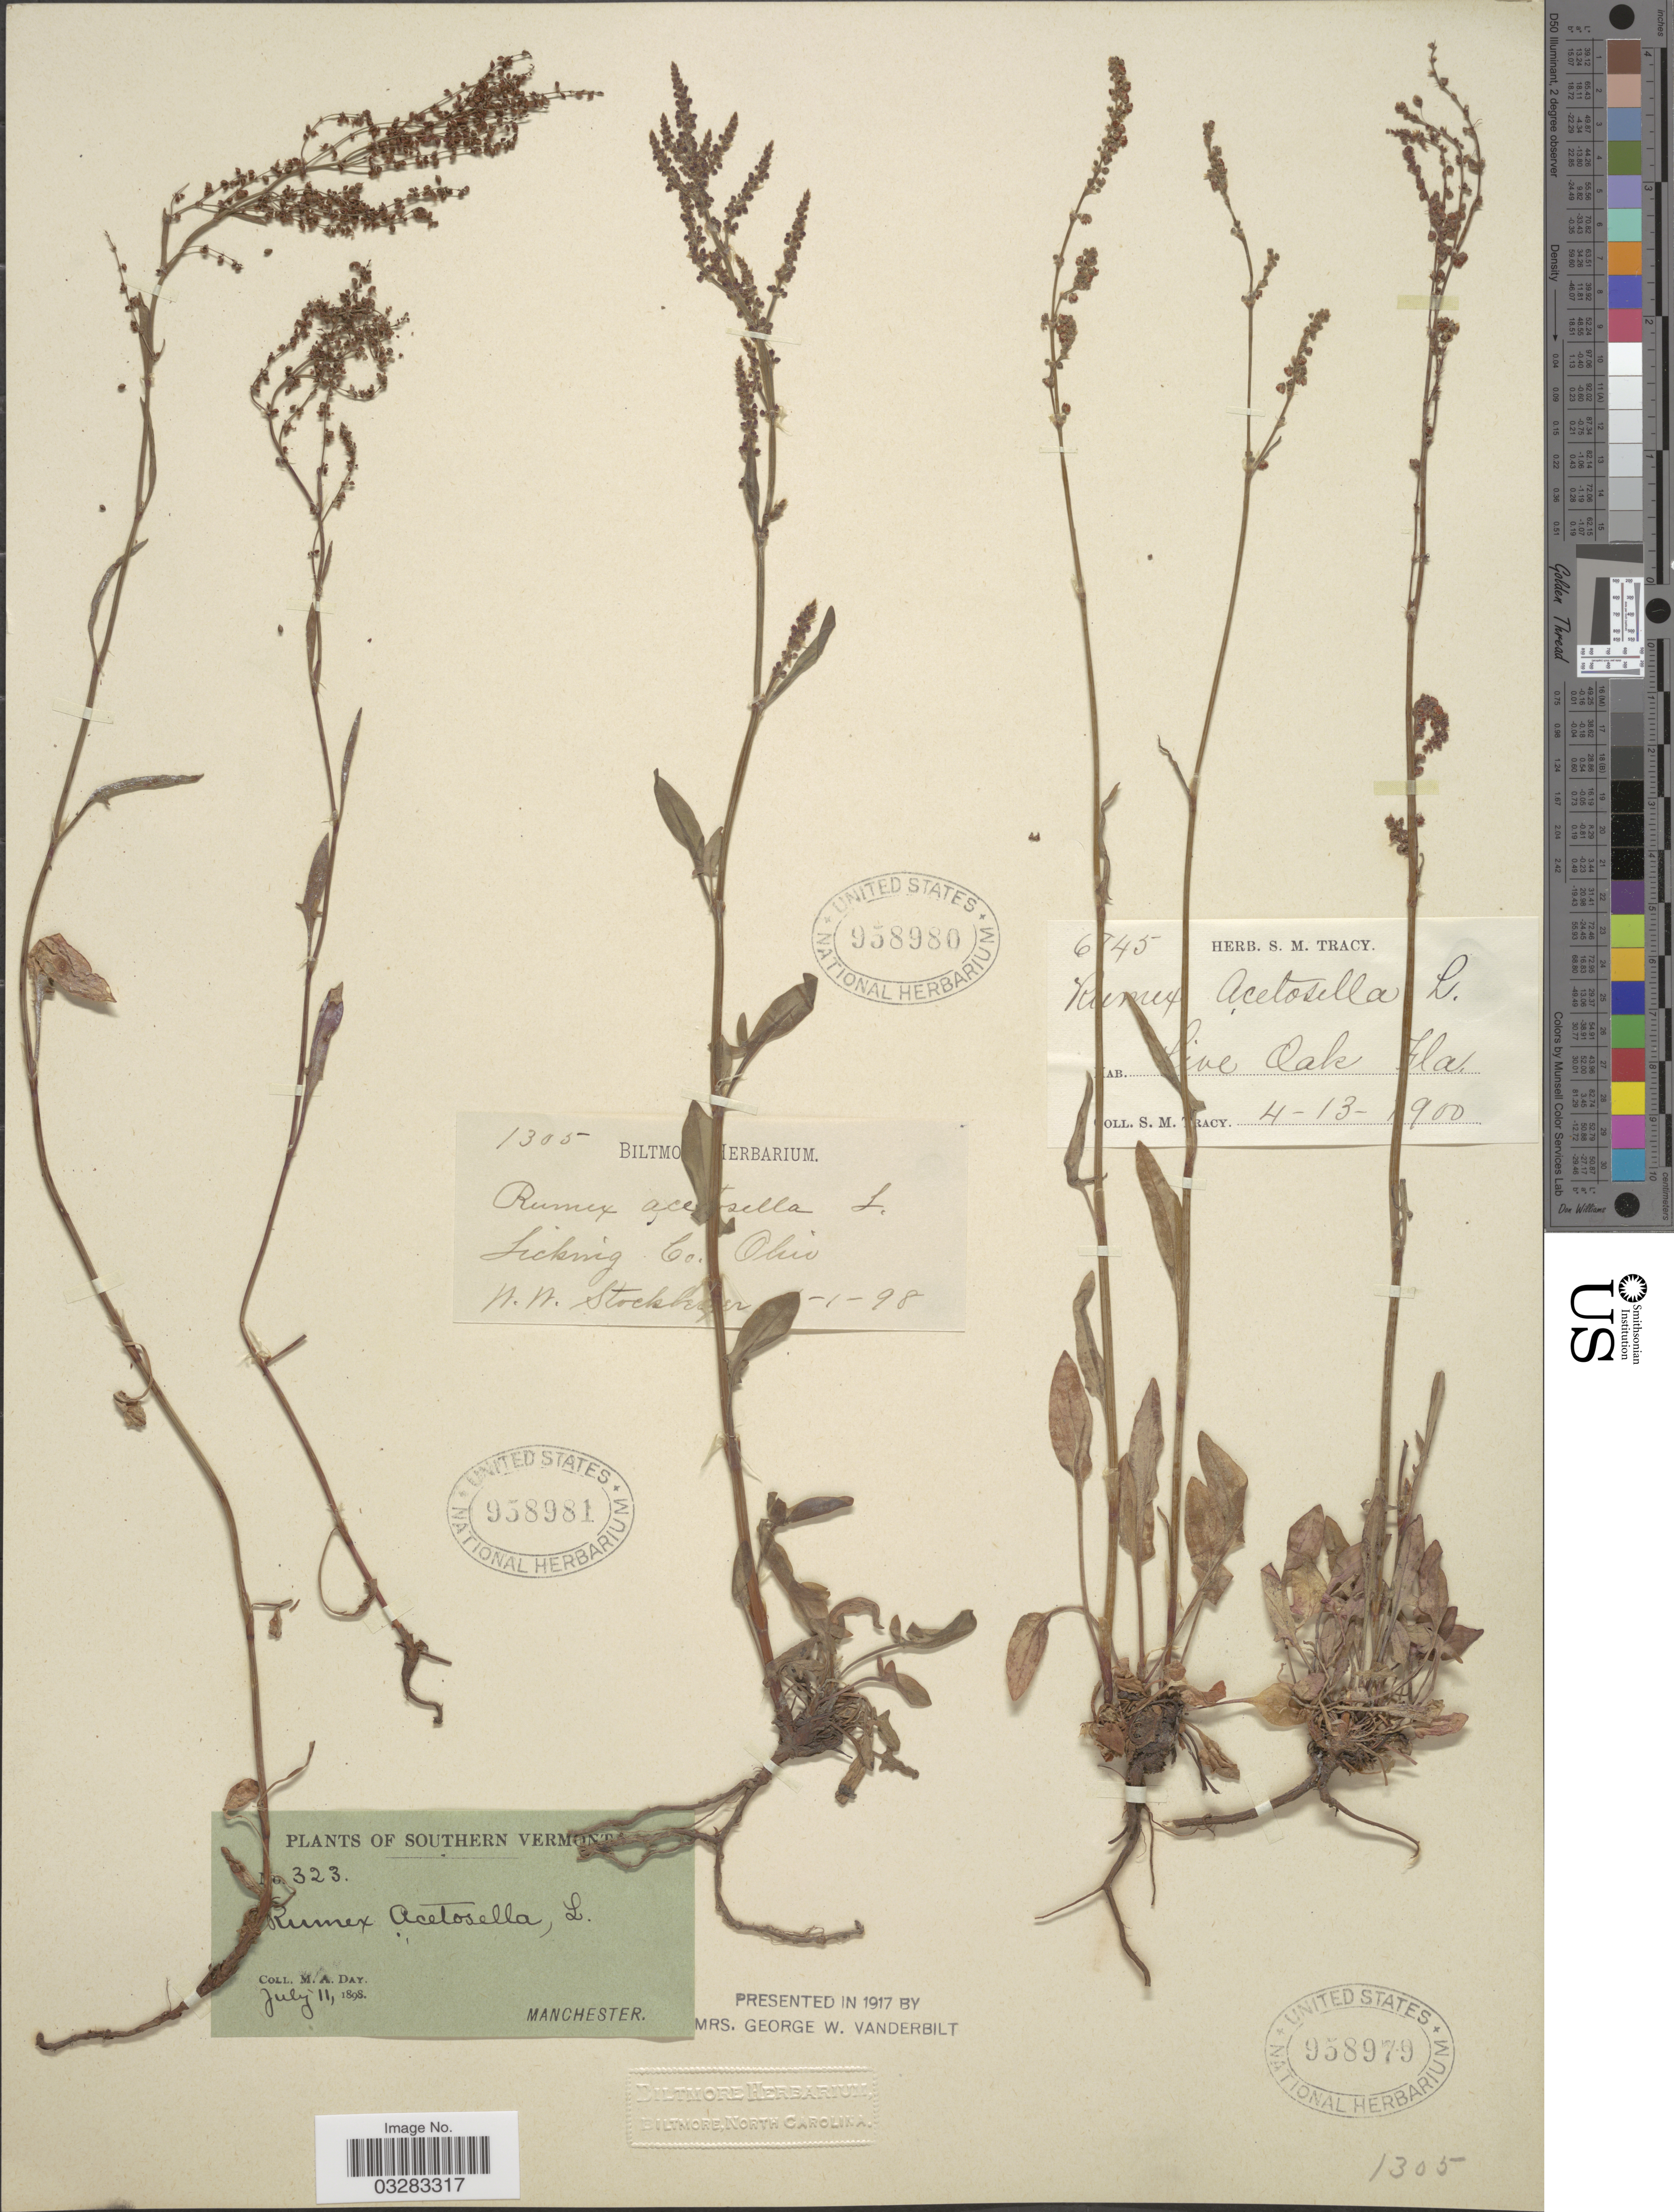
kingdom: Plantae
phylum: Tracheophyta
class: Magnoliopsida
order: Caryophyllales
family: Polygonaceae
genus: Rumex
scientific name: Rumex acetosella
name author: L.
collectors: W. Stockberger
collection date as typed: Transcribed d/m/y: 1/1/98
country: United States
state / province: Ohio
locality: Licking Co.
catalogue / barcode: US 958981-2